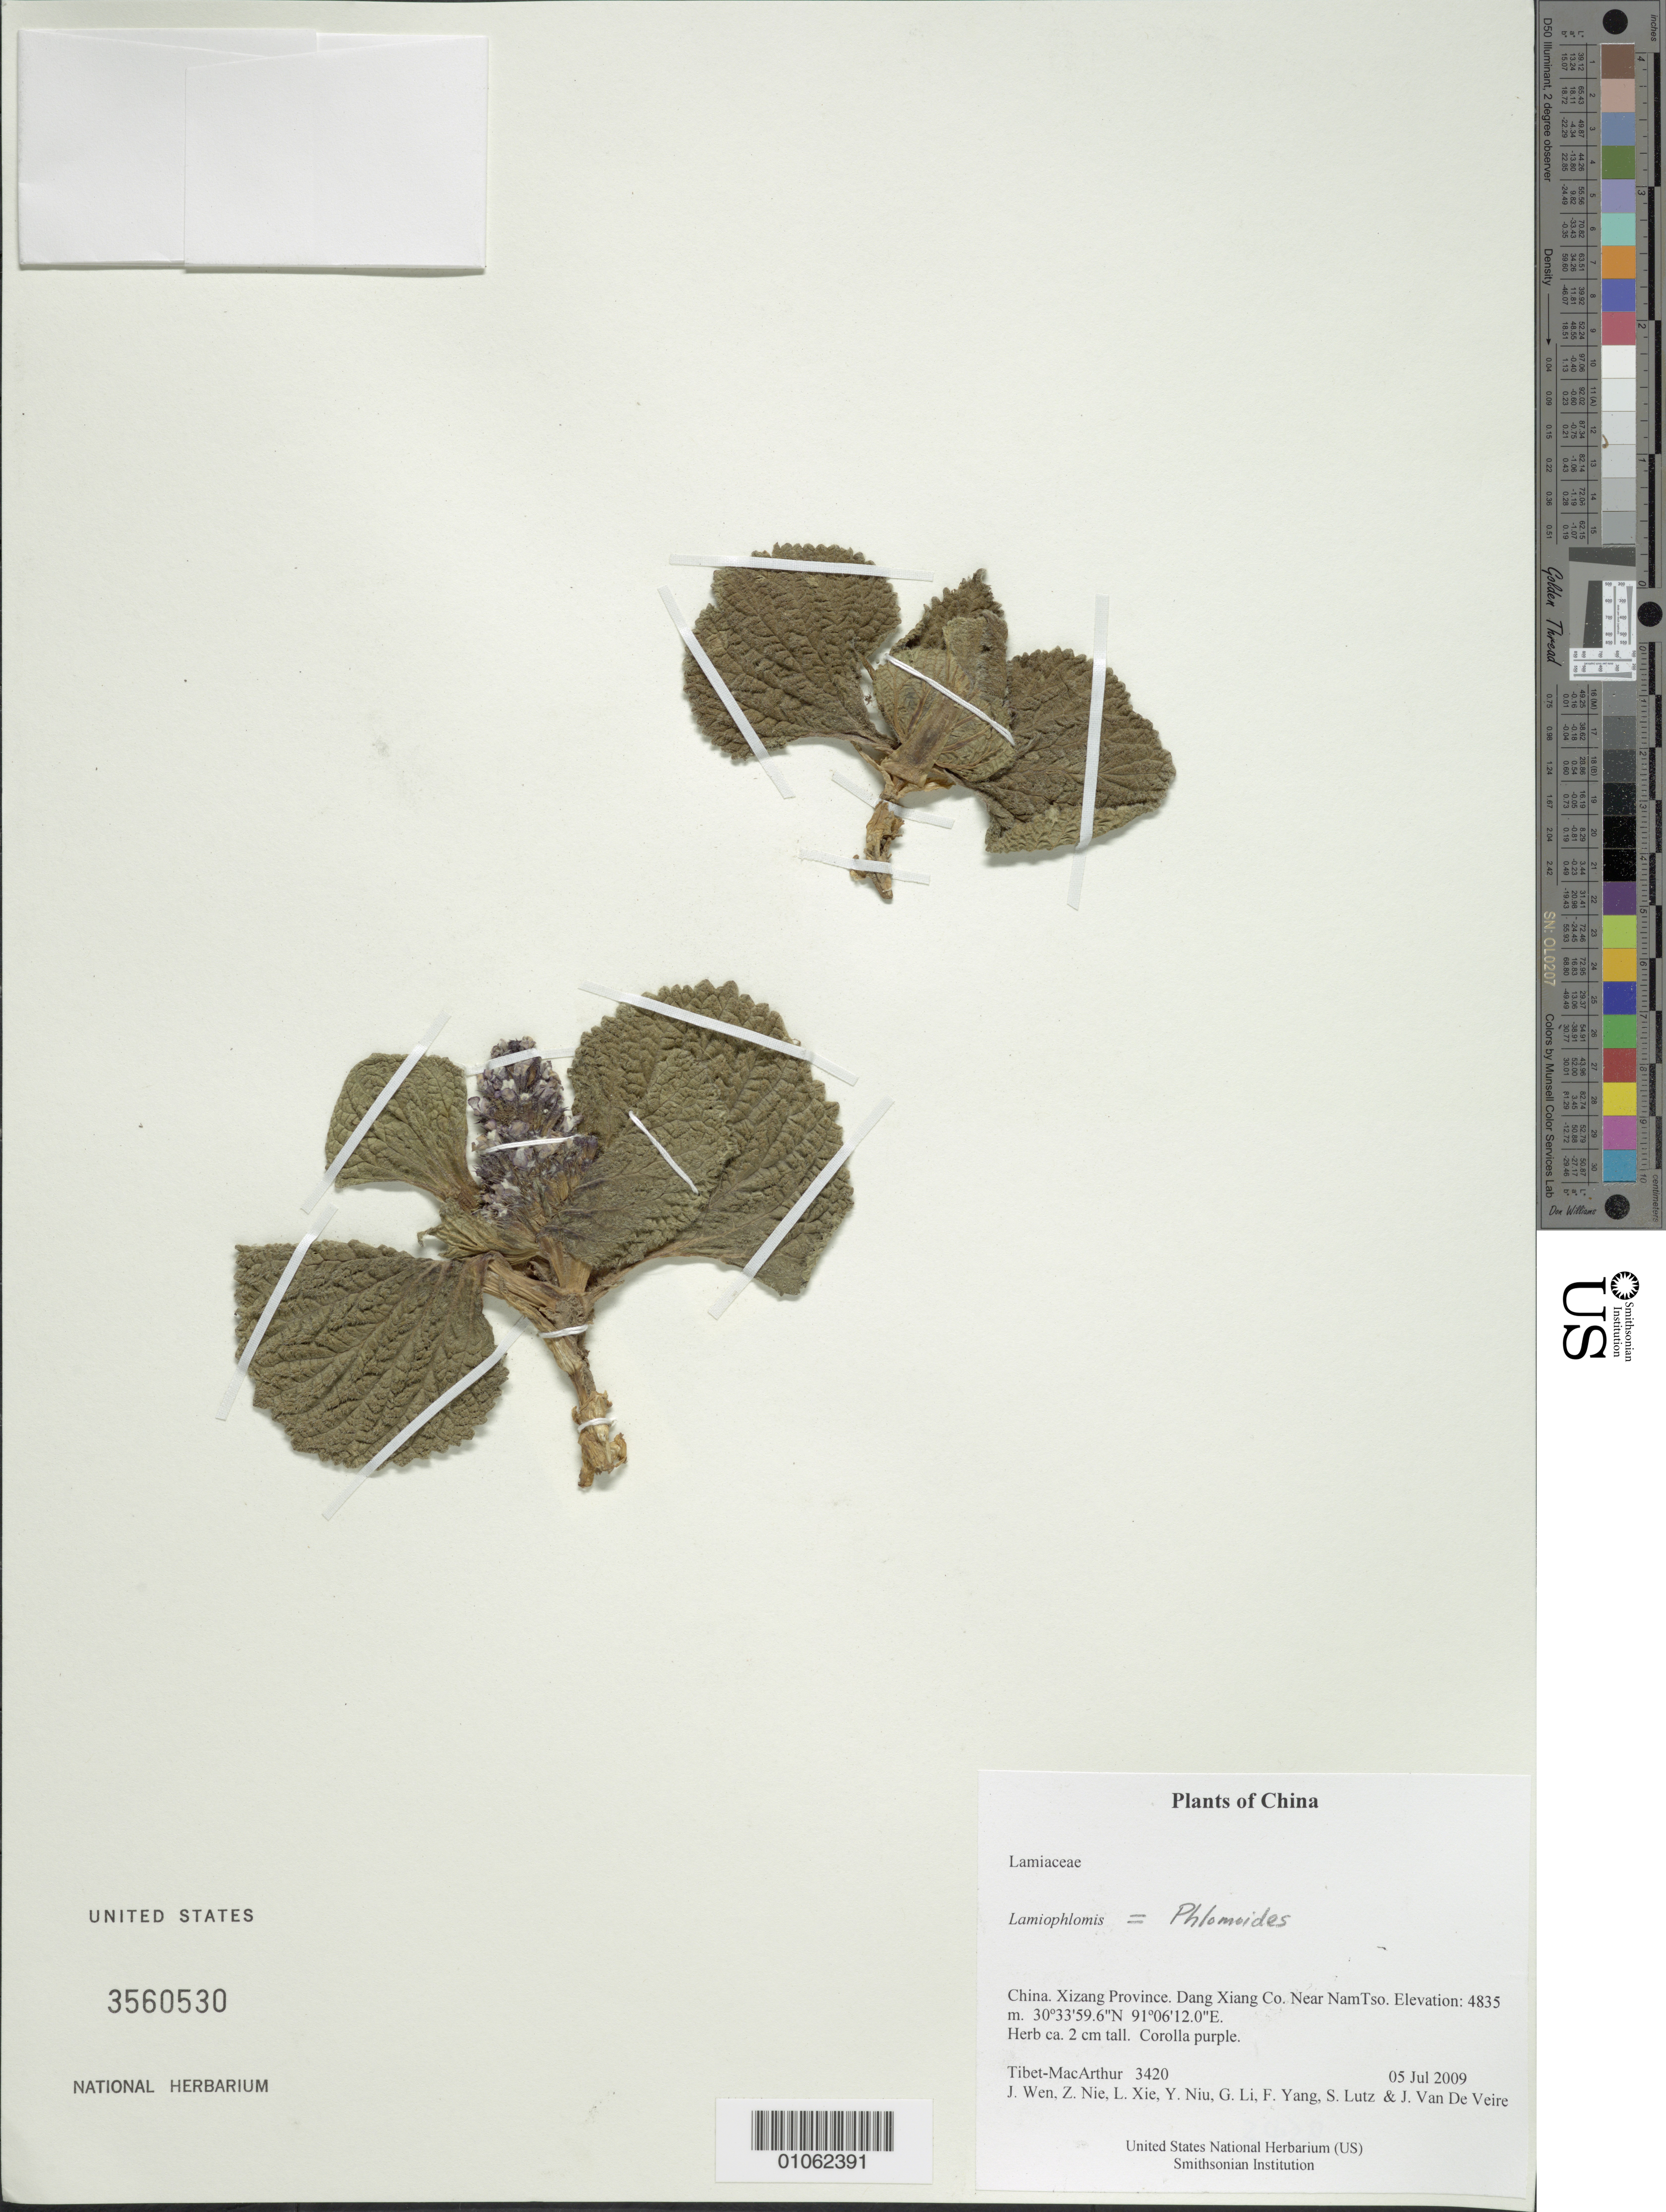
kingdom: Plantae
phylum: Tracheophyta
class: Magnoliopsida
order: Lamiales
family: Lamiaceae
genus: Lamiophlomis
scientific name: Lamiophlomis sp.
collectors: Tibet-MacArthur, J. Wen, Z. Nie, L. Xie, Y. Niu, G. Li, F. Yang, S. Lutz & J. Van De Veire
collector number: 3420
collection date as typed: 05 Jul 2009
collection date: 2009-07-05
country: China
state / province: Xizang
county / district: Dang Xiang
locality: Near NamTso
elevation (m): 4835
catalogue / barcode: US 3560530